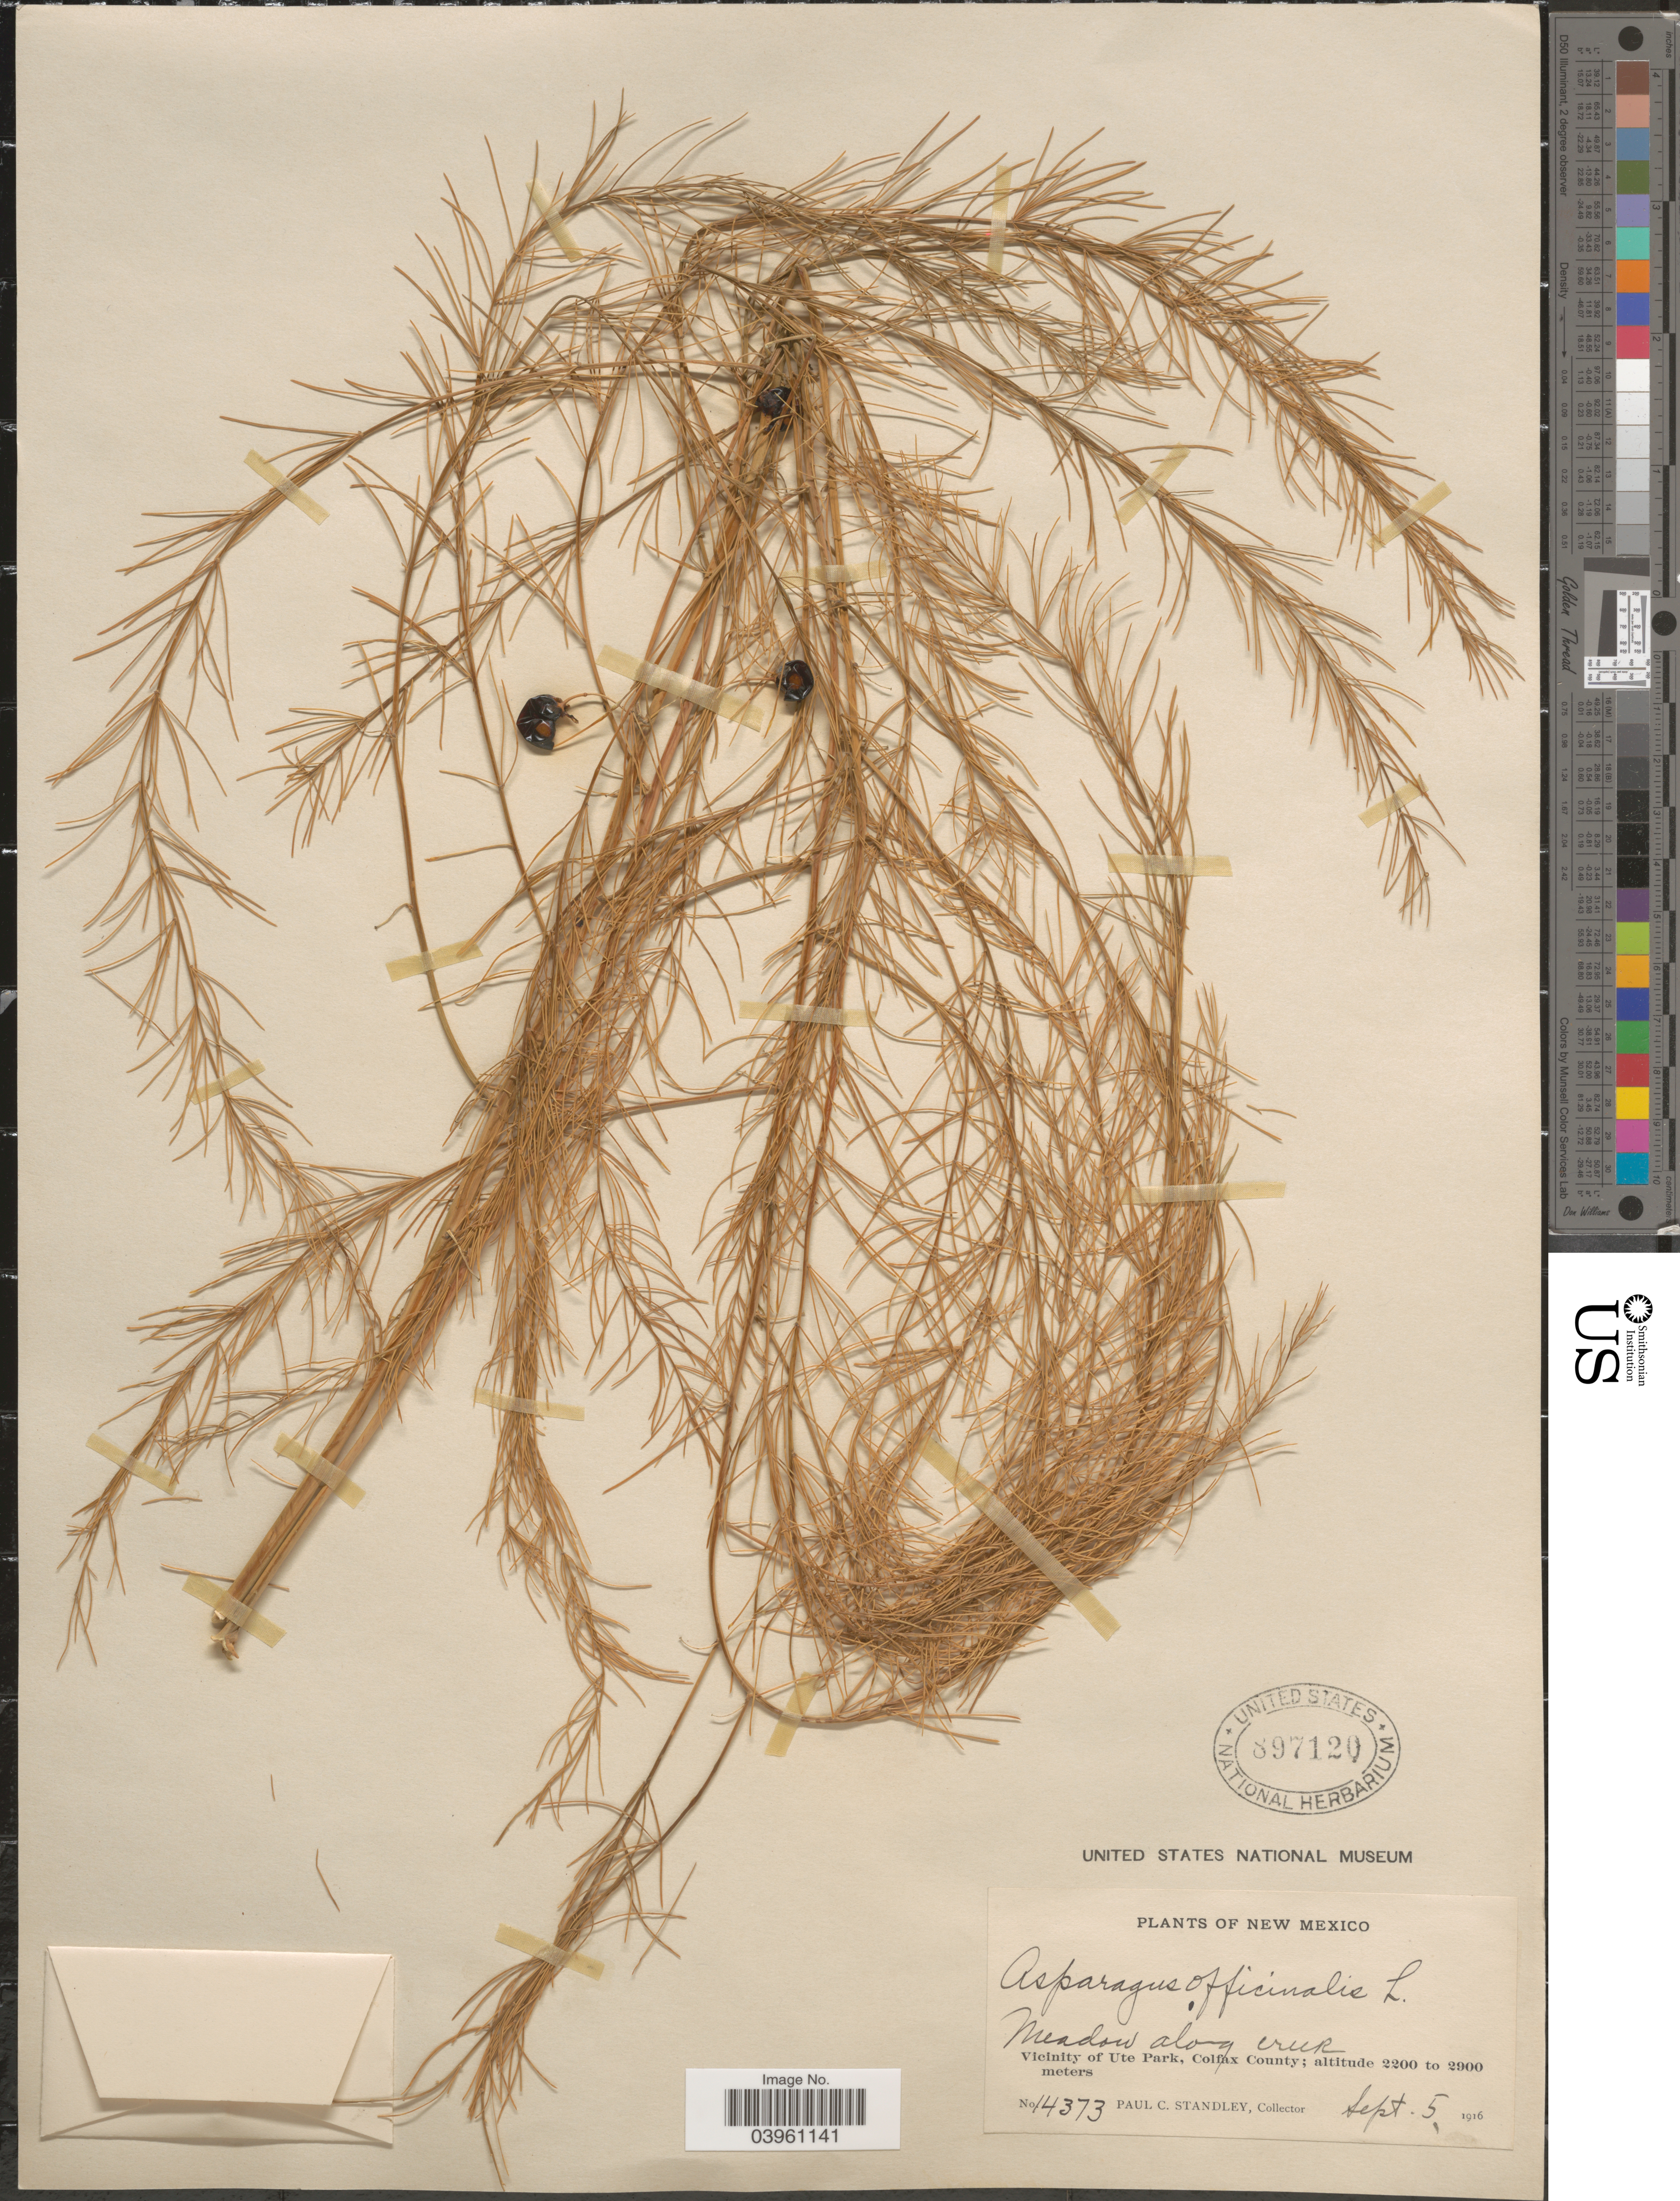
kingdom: Plantae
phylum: Tracheophyta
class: Liliopsida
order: Asparagales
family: Asparagaceae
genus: Asparagus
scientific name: Asparagus officinalis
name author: L.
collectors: P. C. Standley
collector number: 14373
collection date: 1916-09-05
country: United States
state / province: New Mexico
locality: Vicinity of Ute Park, Colfax County.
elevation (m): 2200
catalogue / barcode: US 897120